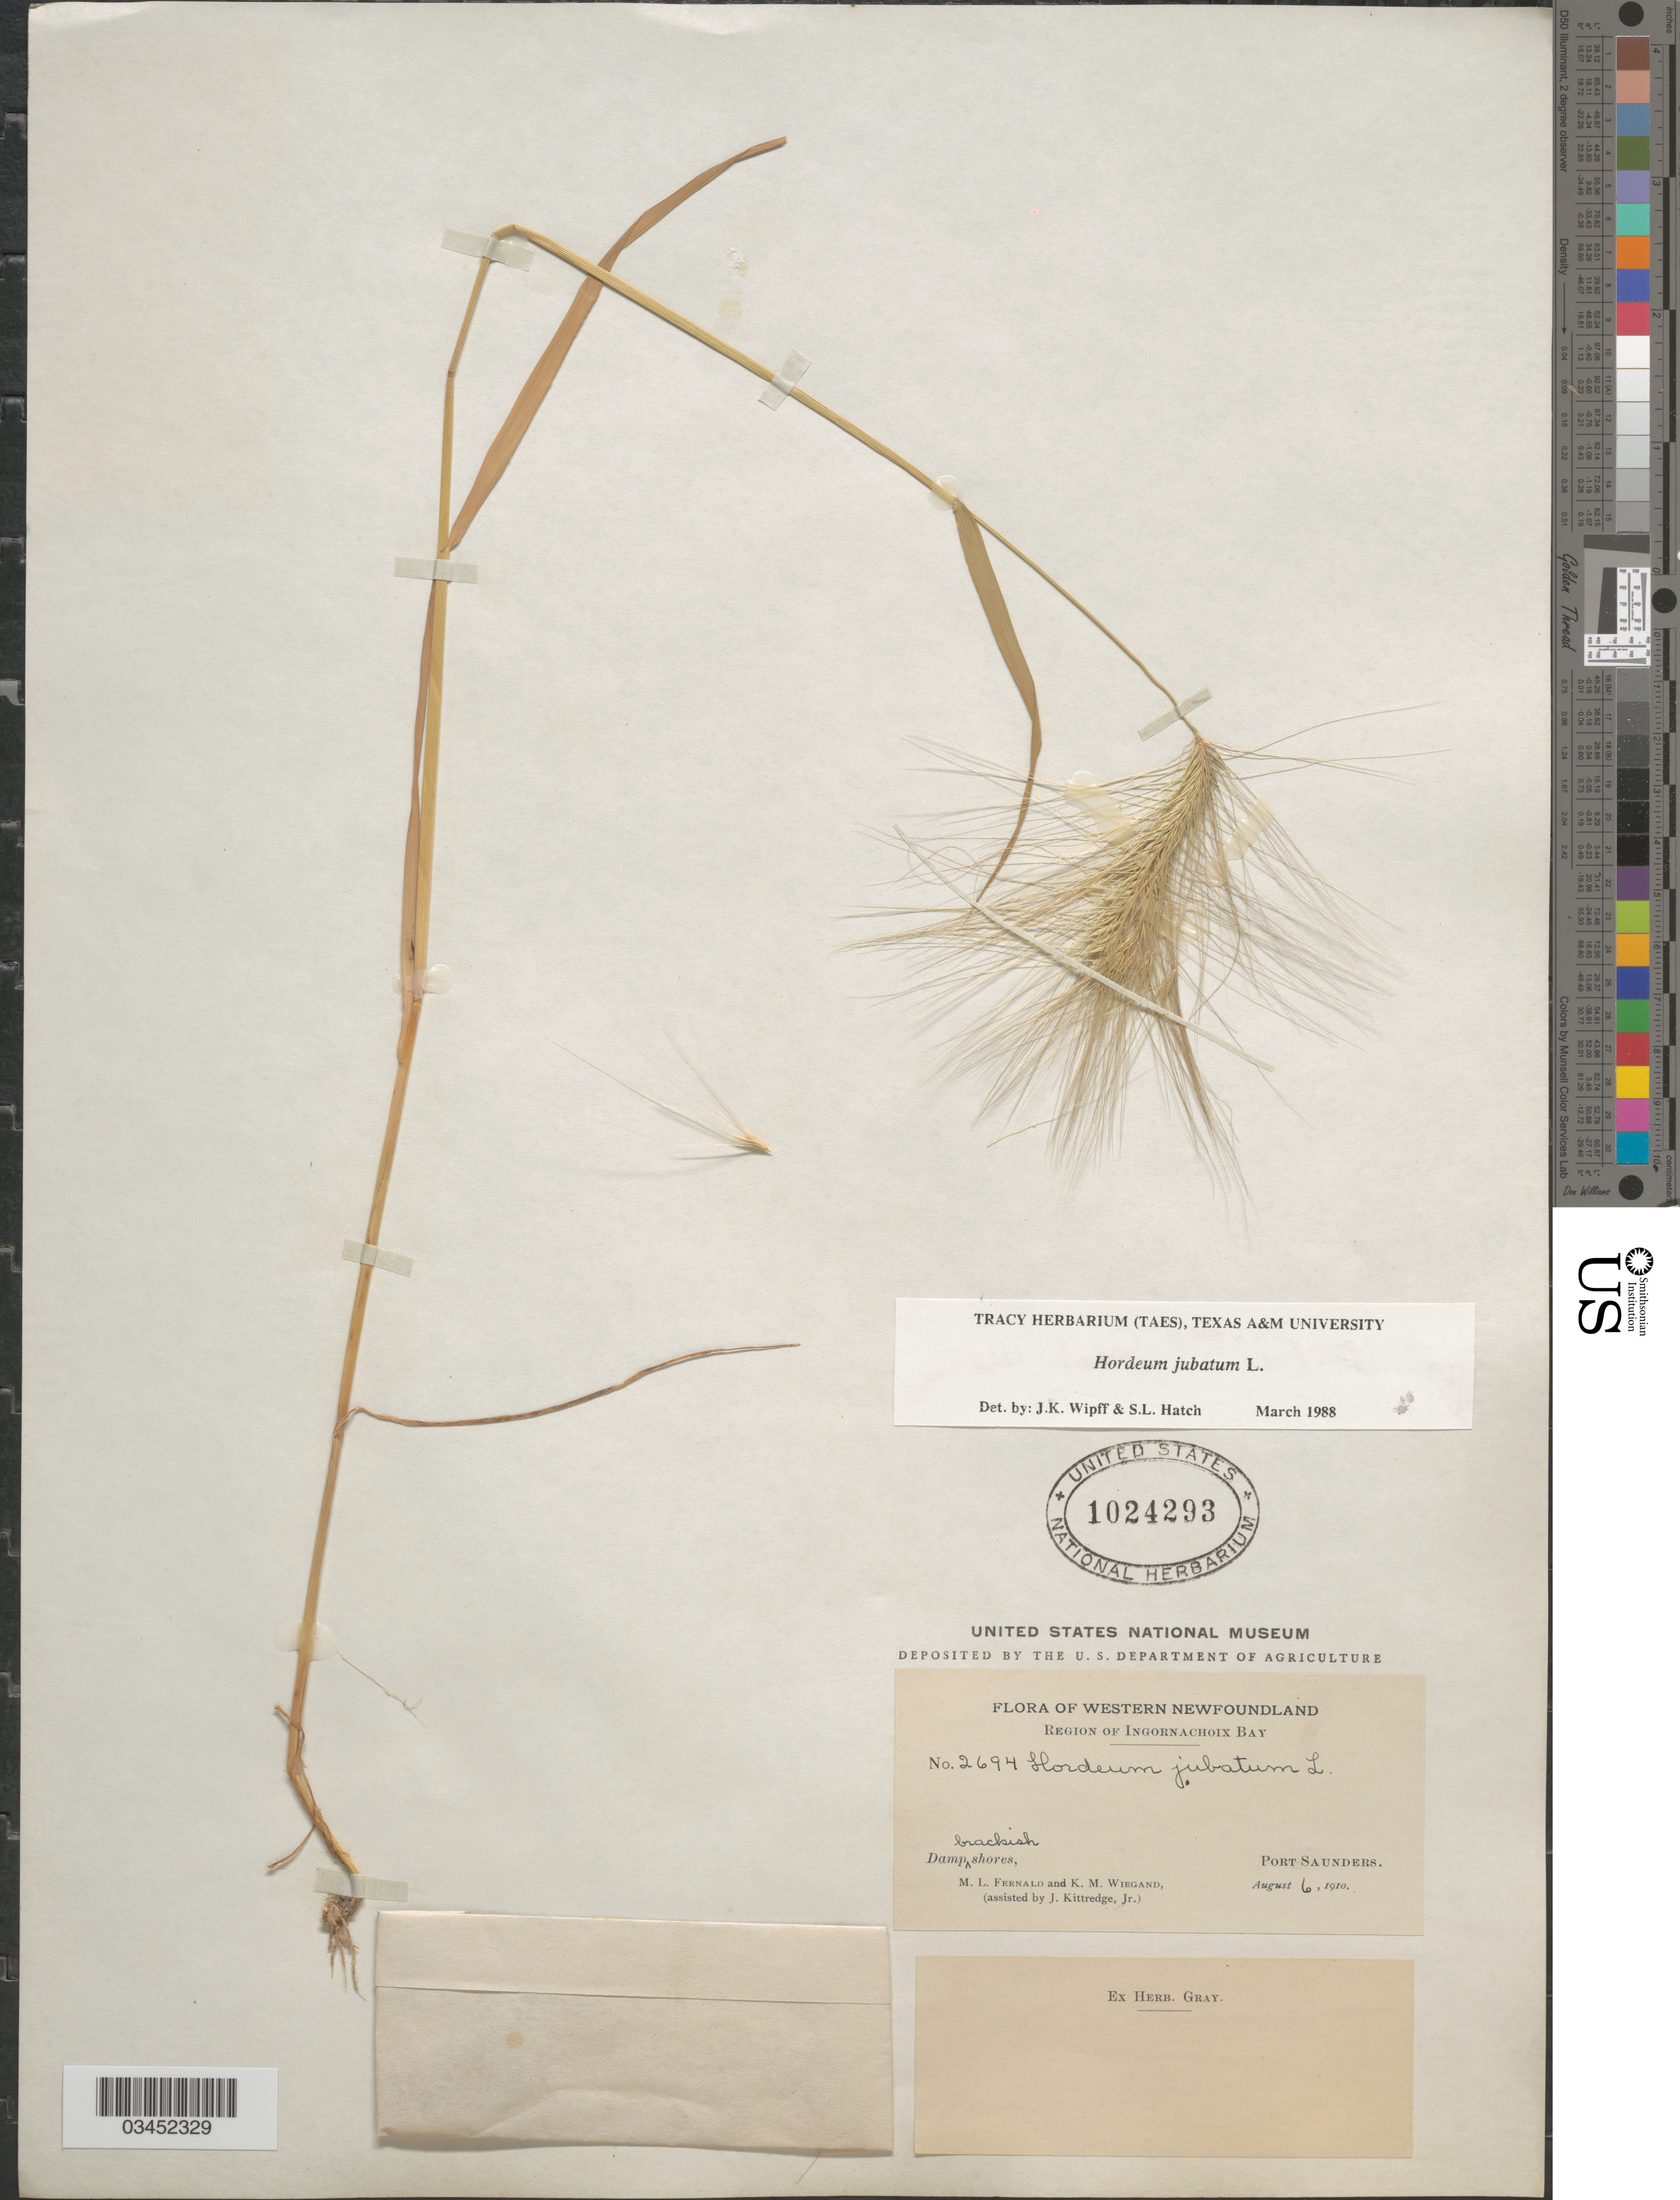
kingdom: Plantae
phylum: Tracheophyta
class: Liliopsida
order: Poales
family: Poaceae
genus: Hordeum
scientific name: Hordeum jubatum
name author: L.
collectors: M. L. Fernald, K. M. Wiegand & J. Kittredge Jr.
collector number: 2694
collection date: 1910-08-06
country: Canada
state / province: Newfoundland and Labrador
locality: Western Newfoundland. Region of Ingornachoix Bay. Damp brackish shores. Port Saunders.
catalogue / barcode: US 1024293